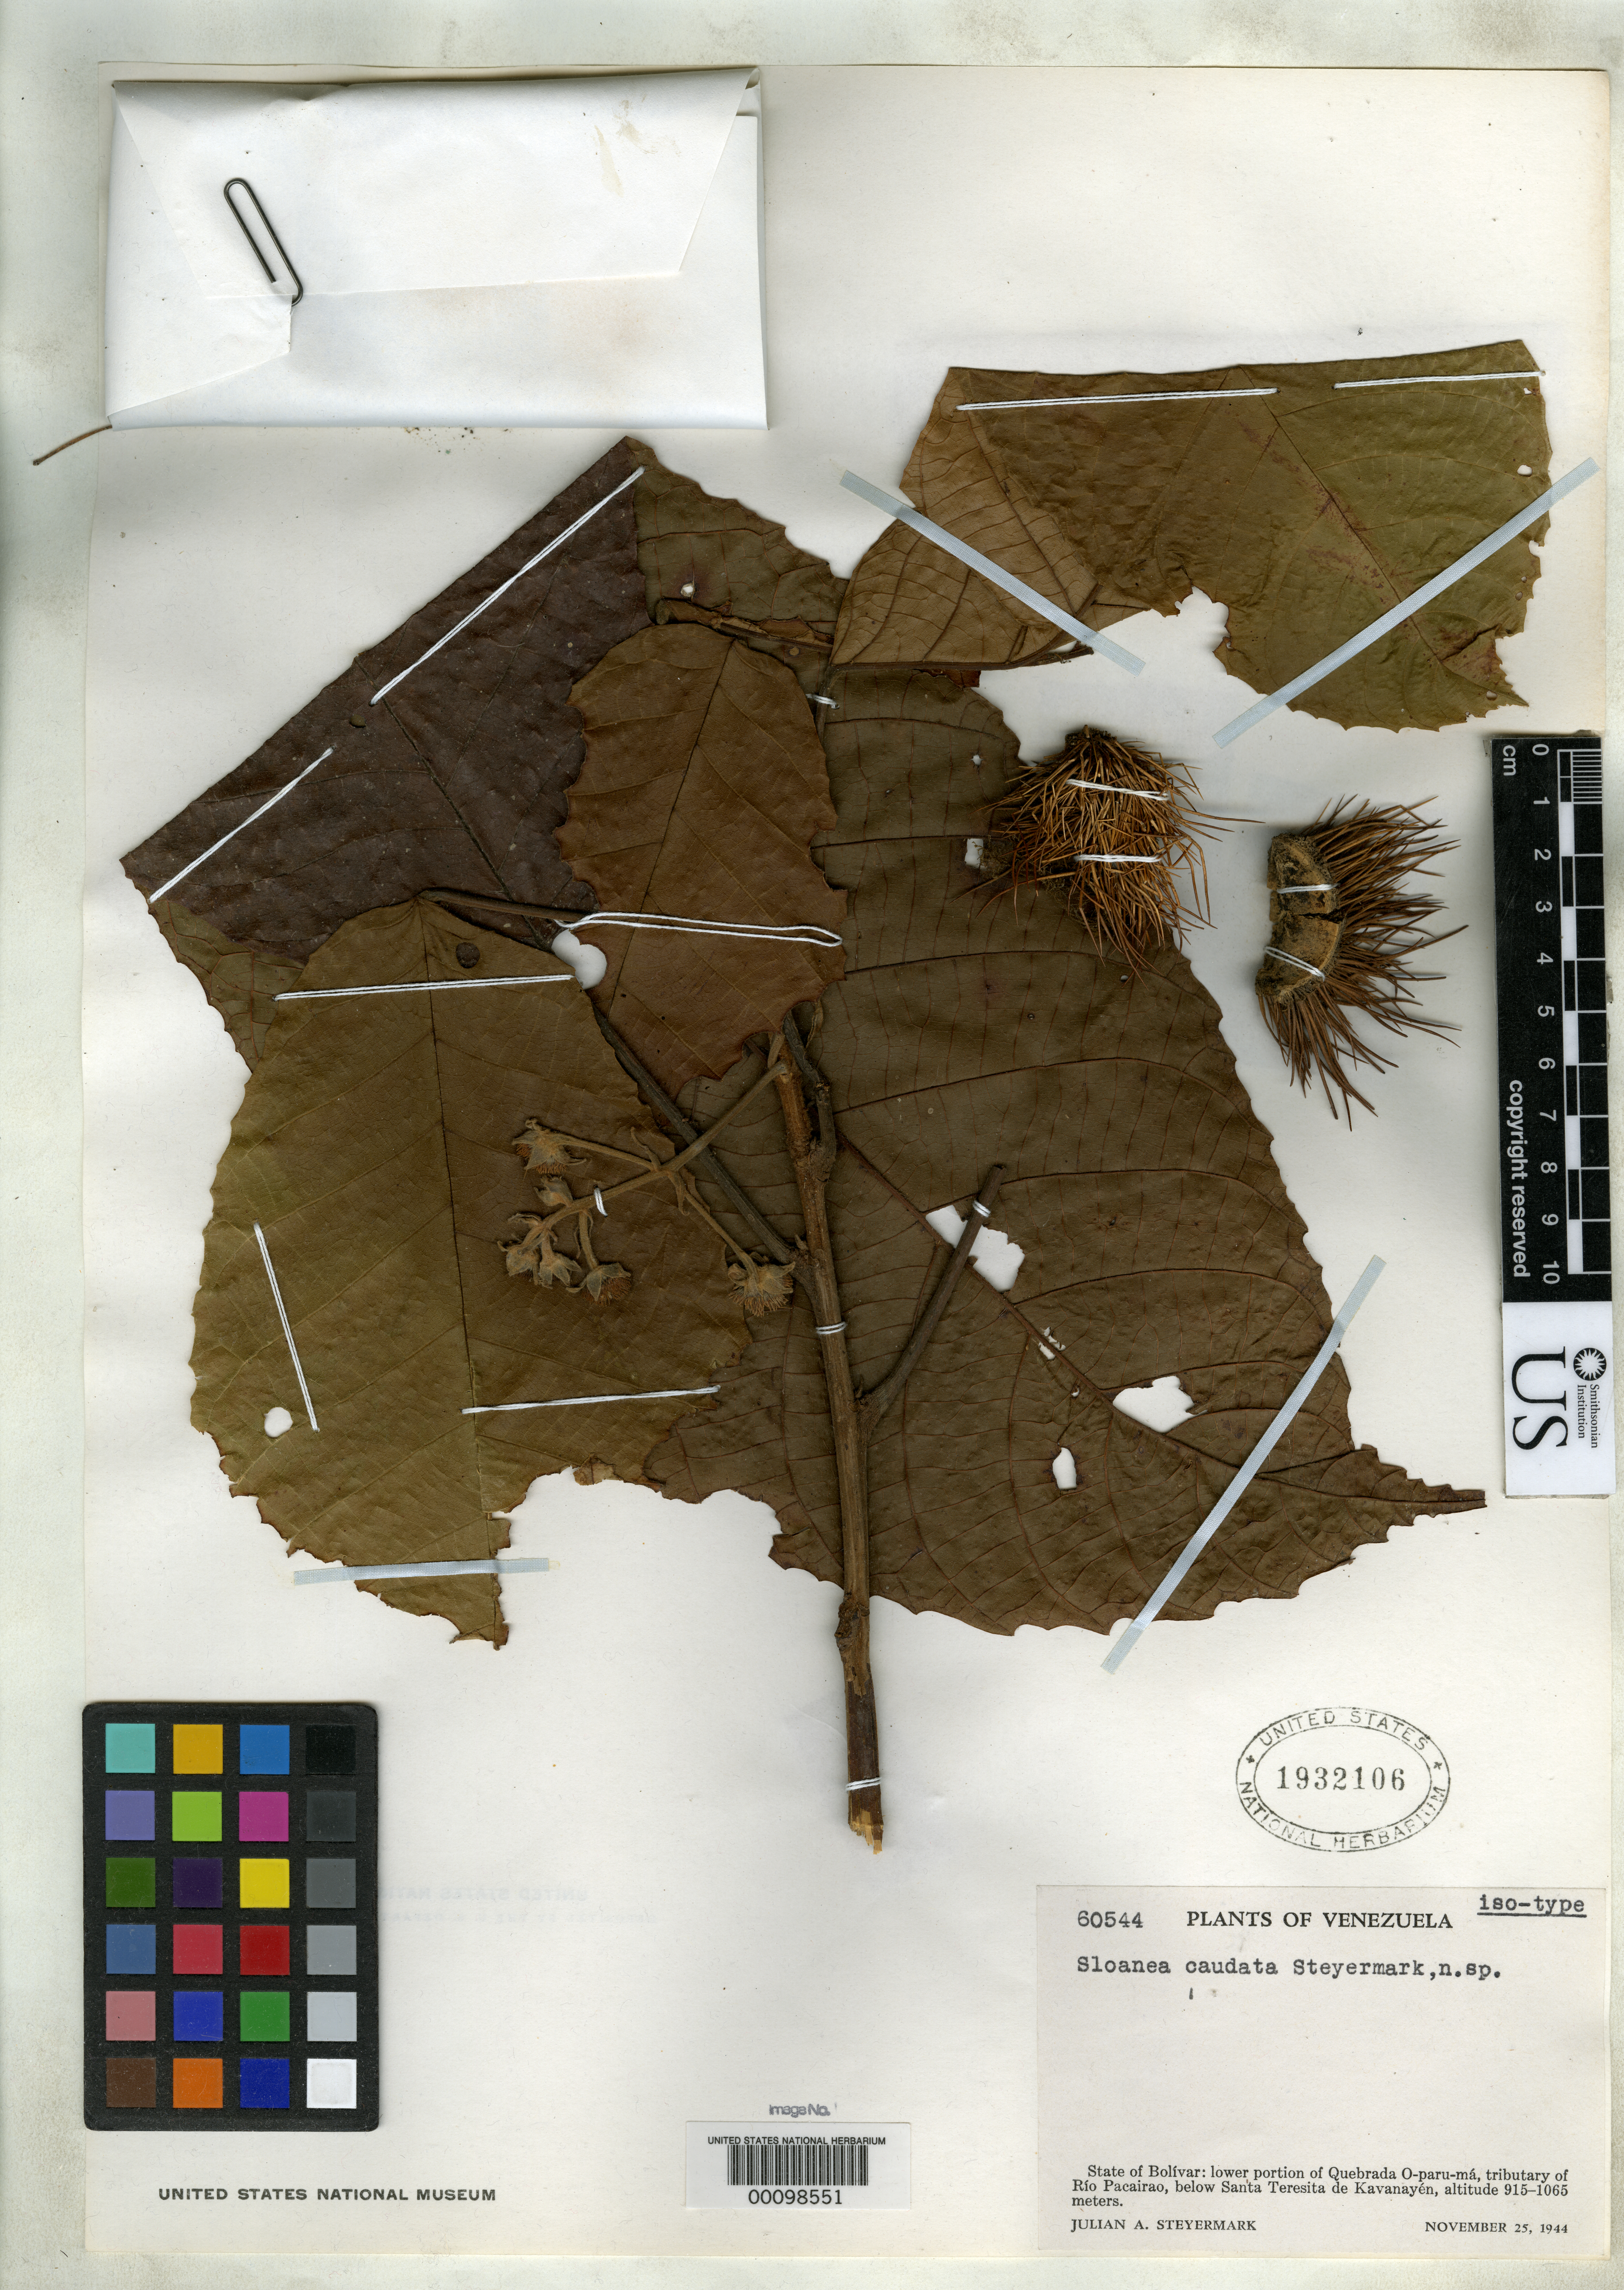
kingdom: Plantae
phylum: Tracheophyta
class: Magnoliopsida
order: Oxalidales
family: Elaeocarpaceae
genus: Sloanea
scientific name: Sloanea caudata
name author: Steyerm.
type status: Isotype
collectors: J. Steyermark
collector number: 60544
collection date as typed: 25 Nov 1944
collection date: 1944-11-25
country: Venezuela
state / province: Bolivar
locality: Quebrada O-paru-ma, tributary of Rio Pacairao.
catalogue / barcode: US 1932106